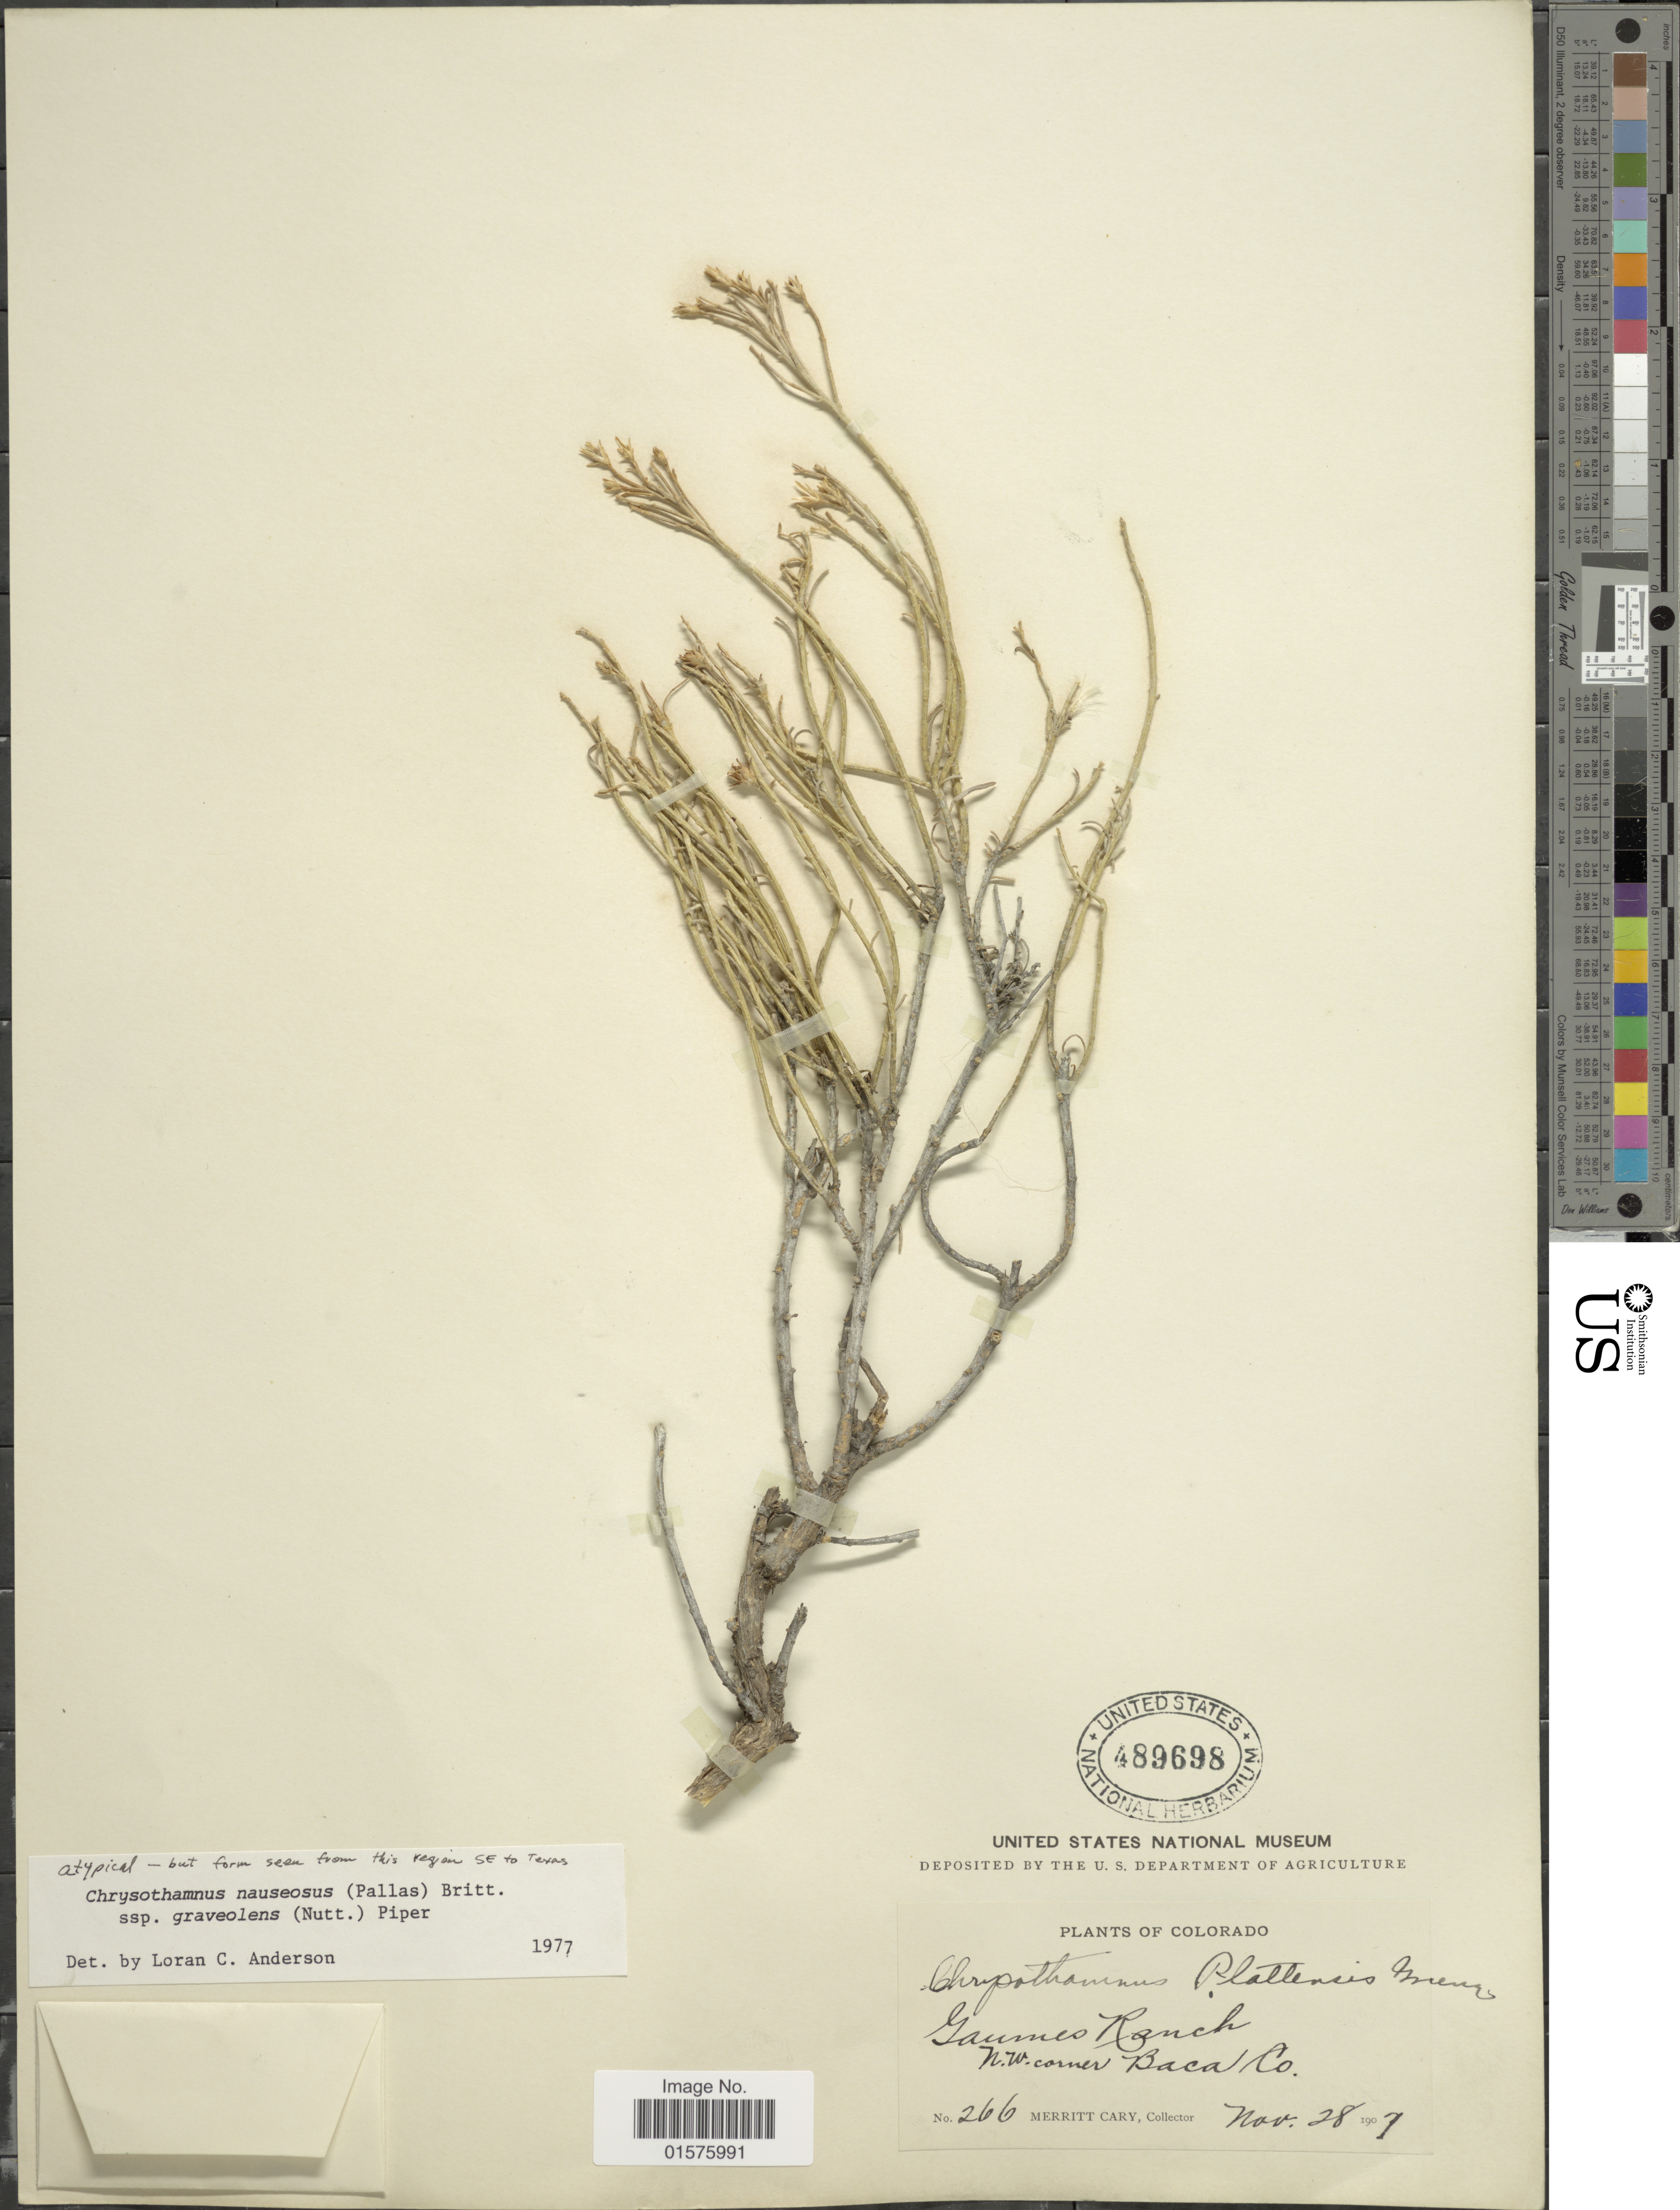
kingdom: Plantae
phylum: Tracheophyta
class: Magnoliopsida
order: Asterales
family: Asteraceae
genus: Ericameria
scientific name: Ericameria nauseosa var. graveolens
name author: (Nutt.) Reveal & Schuyler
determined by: Urbatsch, Lowell E., Curator (LSU), Louisiana State University (UNITED STATES)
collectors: M. Cary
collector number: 266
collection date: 1907-11-28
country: United States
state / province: Colorado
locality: Gaumes Ranch, N.W. N.W. corner Baca Co.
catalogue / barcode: US 489698